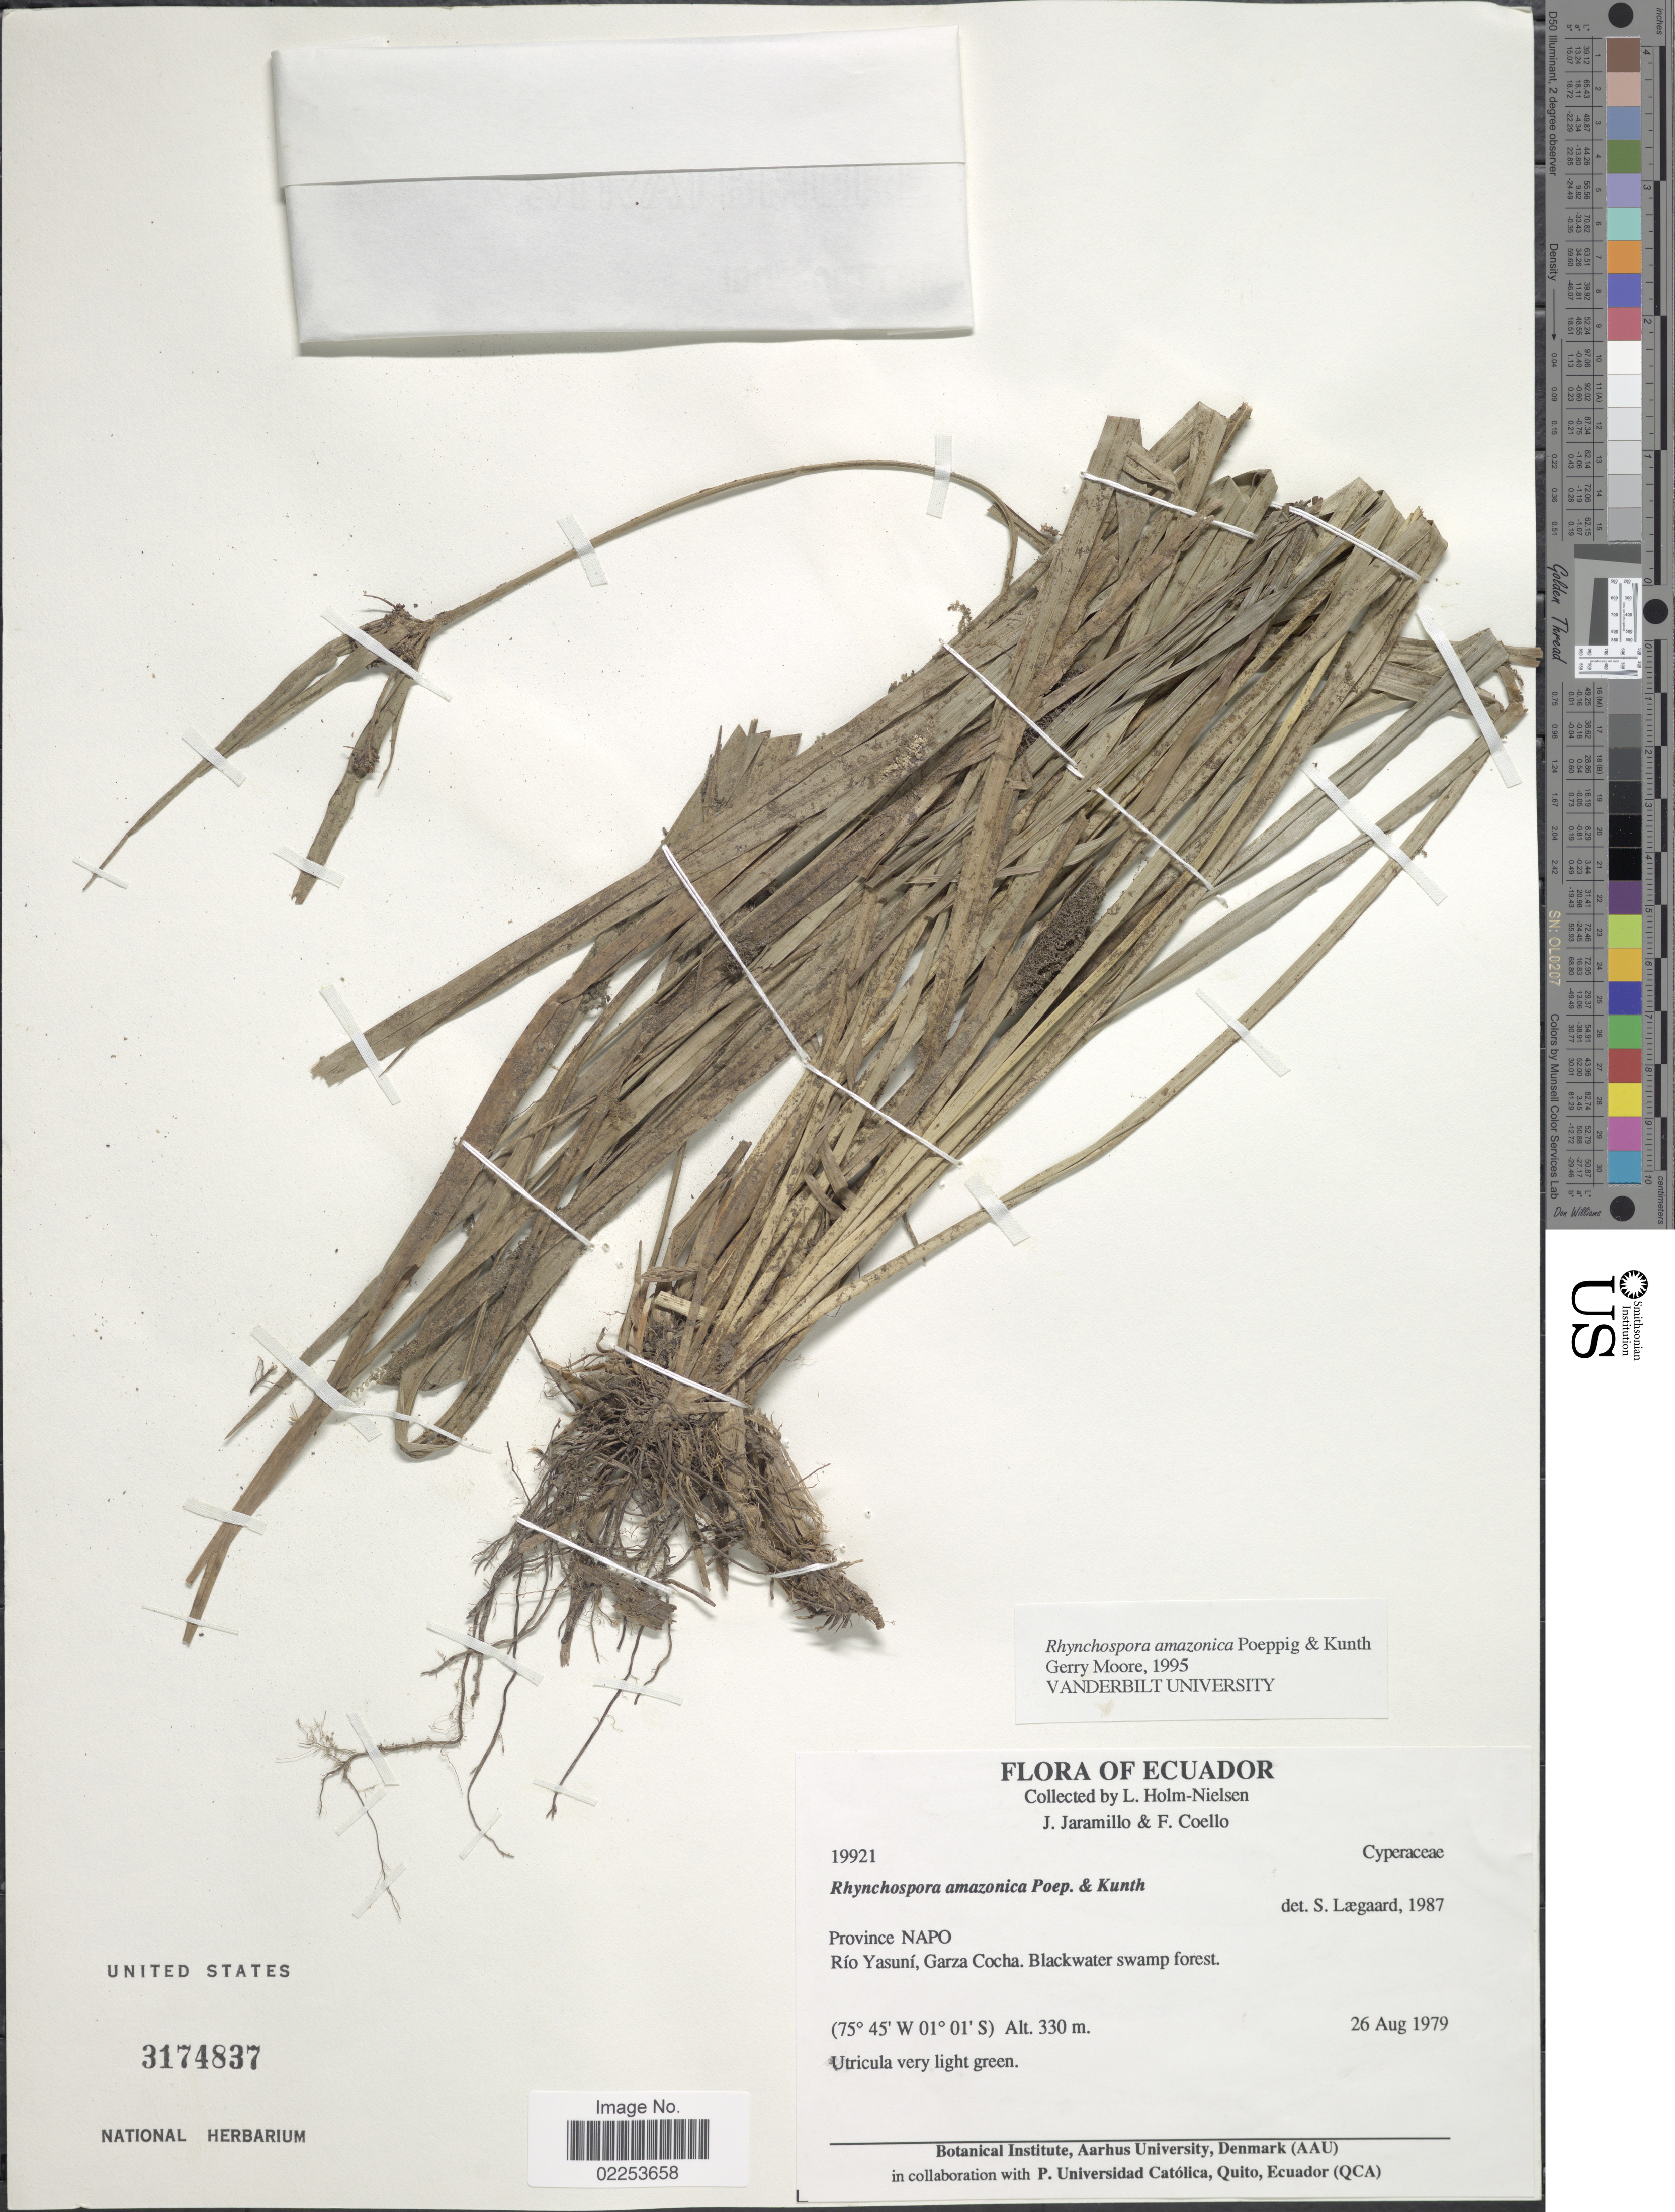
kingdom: Plantae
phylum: Tracheophyta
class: Liliopsida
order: Poales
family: Cyperaceae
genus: Rhynchospora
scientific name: Rhynchospora amazonica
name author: Poepp. & Kunth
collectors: L. Holm-Nielsen, J. Jaramillo & F. Coello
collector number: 19921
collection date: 1979-08-26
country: Ecuador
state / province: Napo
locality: Province NAPO, Rio Yasuni, Garza Cocha. Blackwater swamp forest.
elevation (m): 330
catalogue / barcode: US 3174837